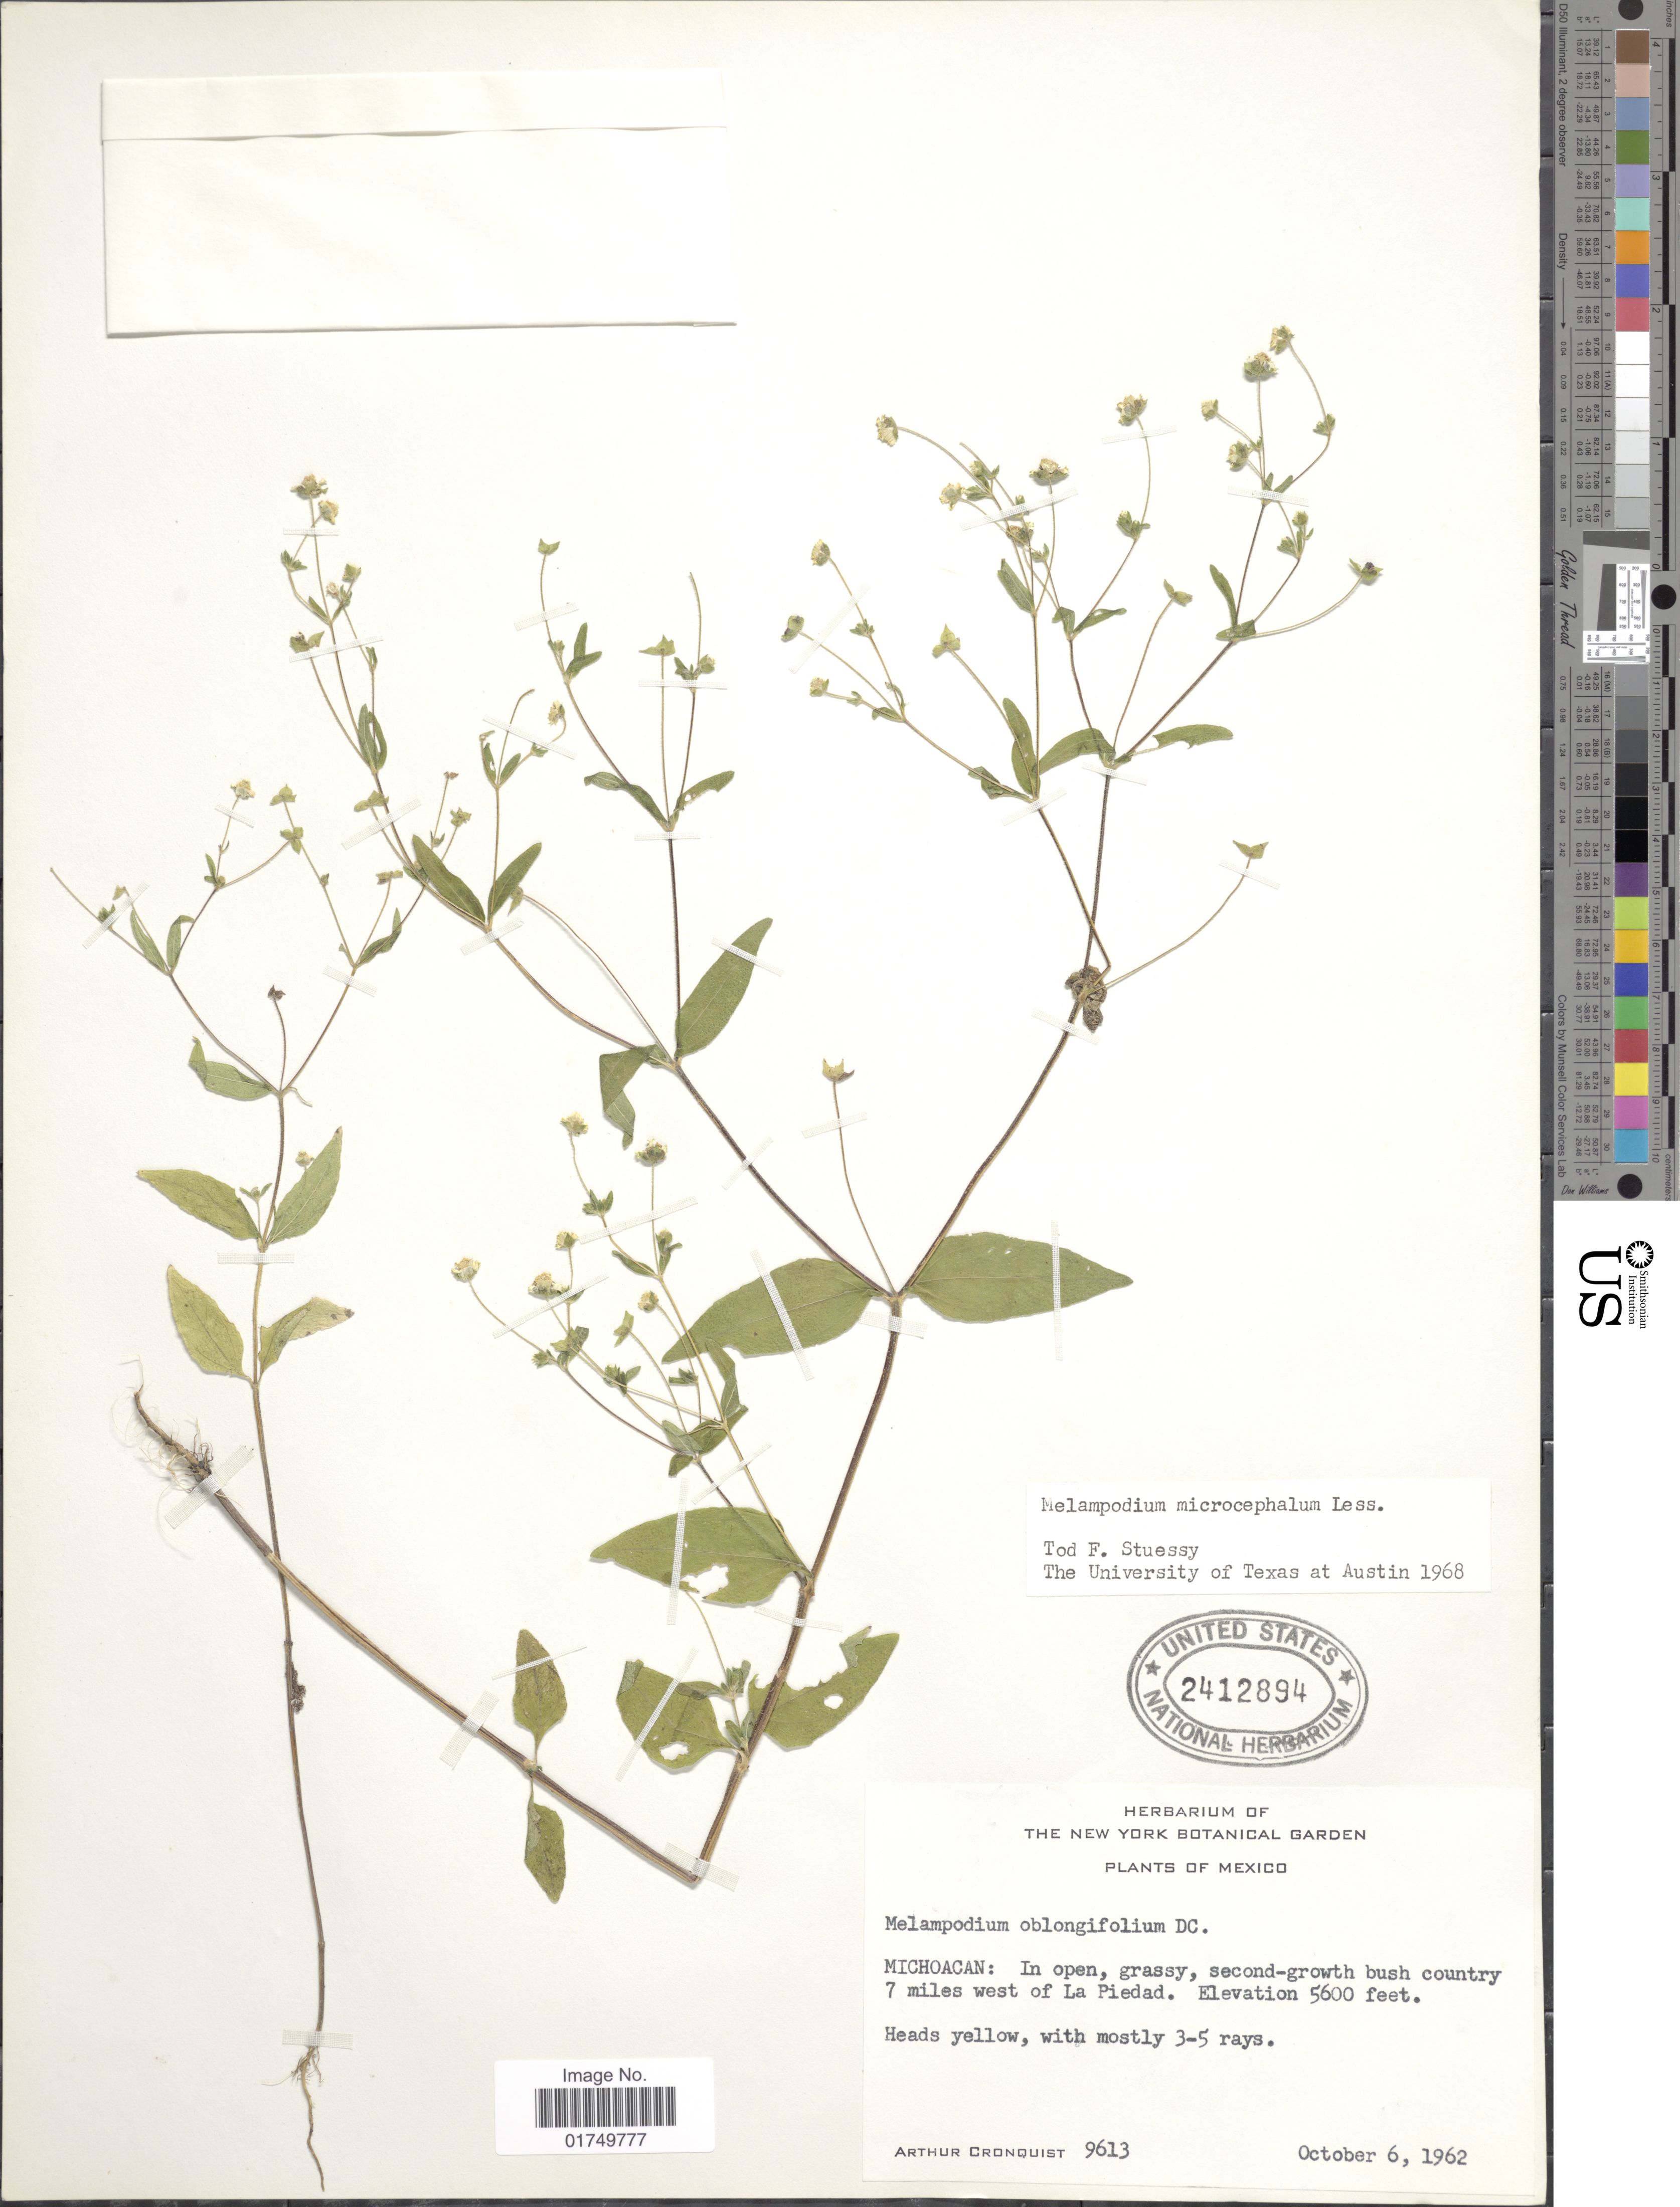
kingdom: Plantae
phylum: Tracheophyta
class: Magnoliopsida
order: Asterales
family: Asteraceae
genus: Melampodium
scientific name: Melampodium microcephalum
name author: Less.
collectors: A. J. Cronquist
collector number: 9613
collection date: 1962-10-06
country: Mexico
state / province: Michoacán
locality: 7 miles west of La Piedad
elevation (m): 1707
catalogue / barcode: US 2412894